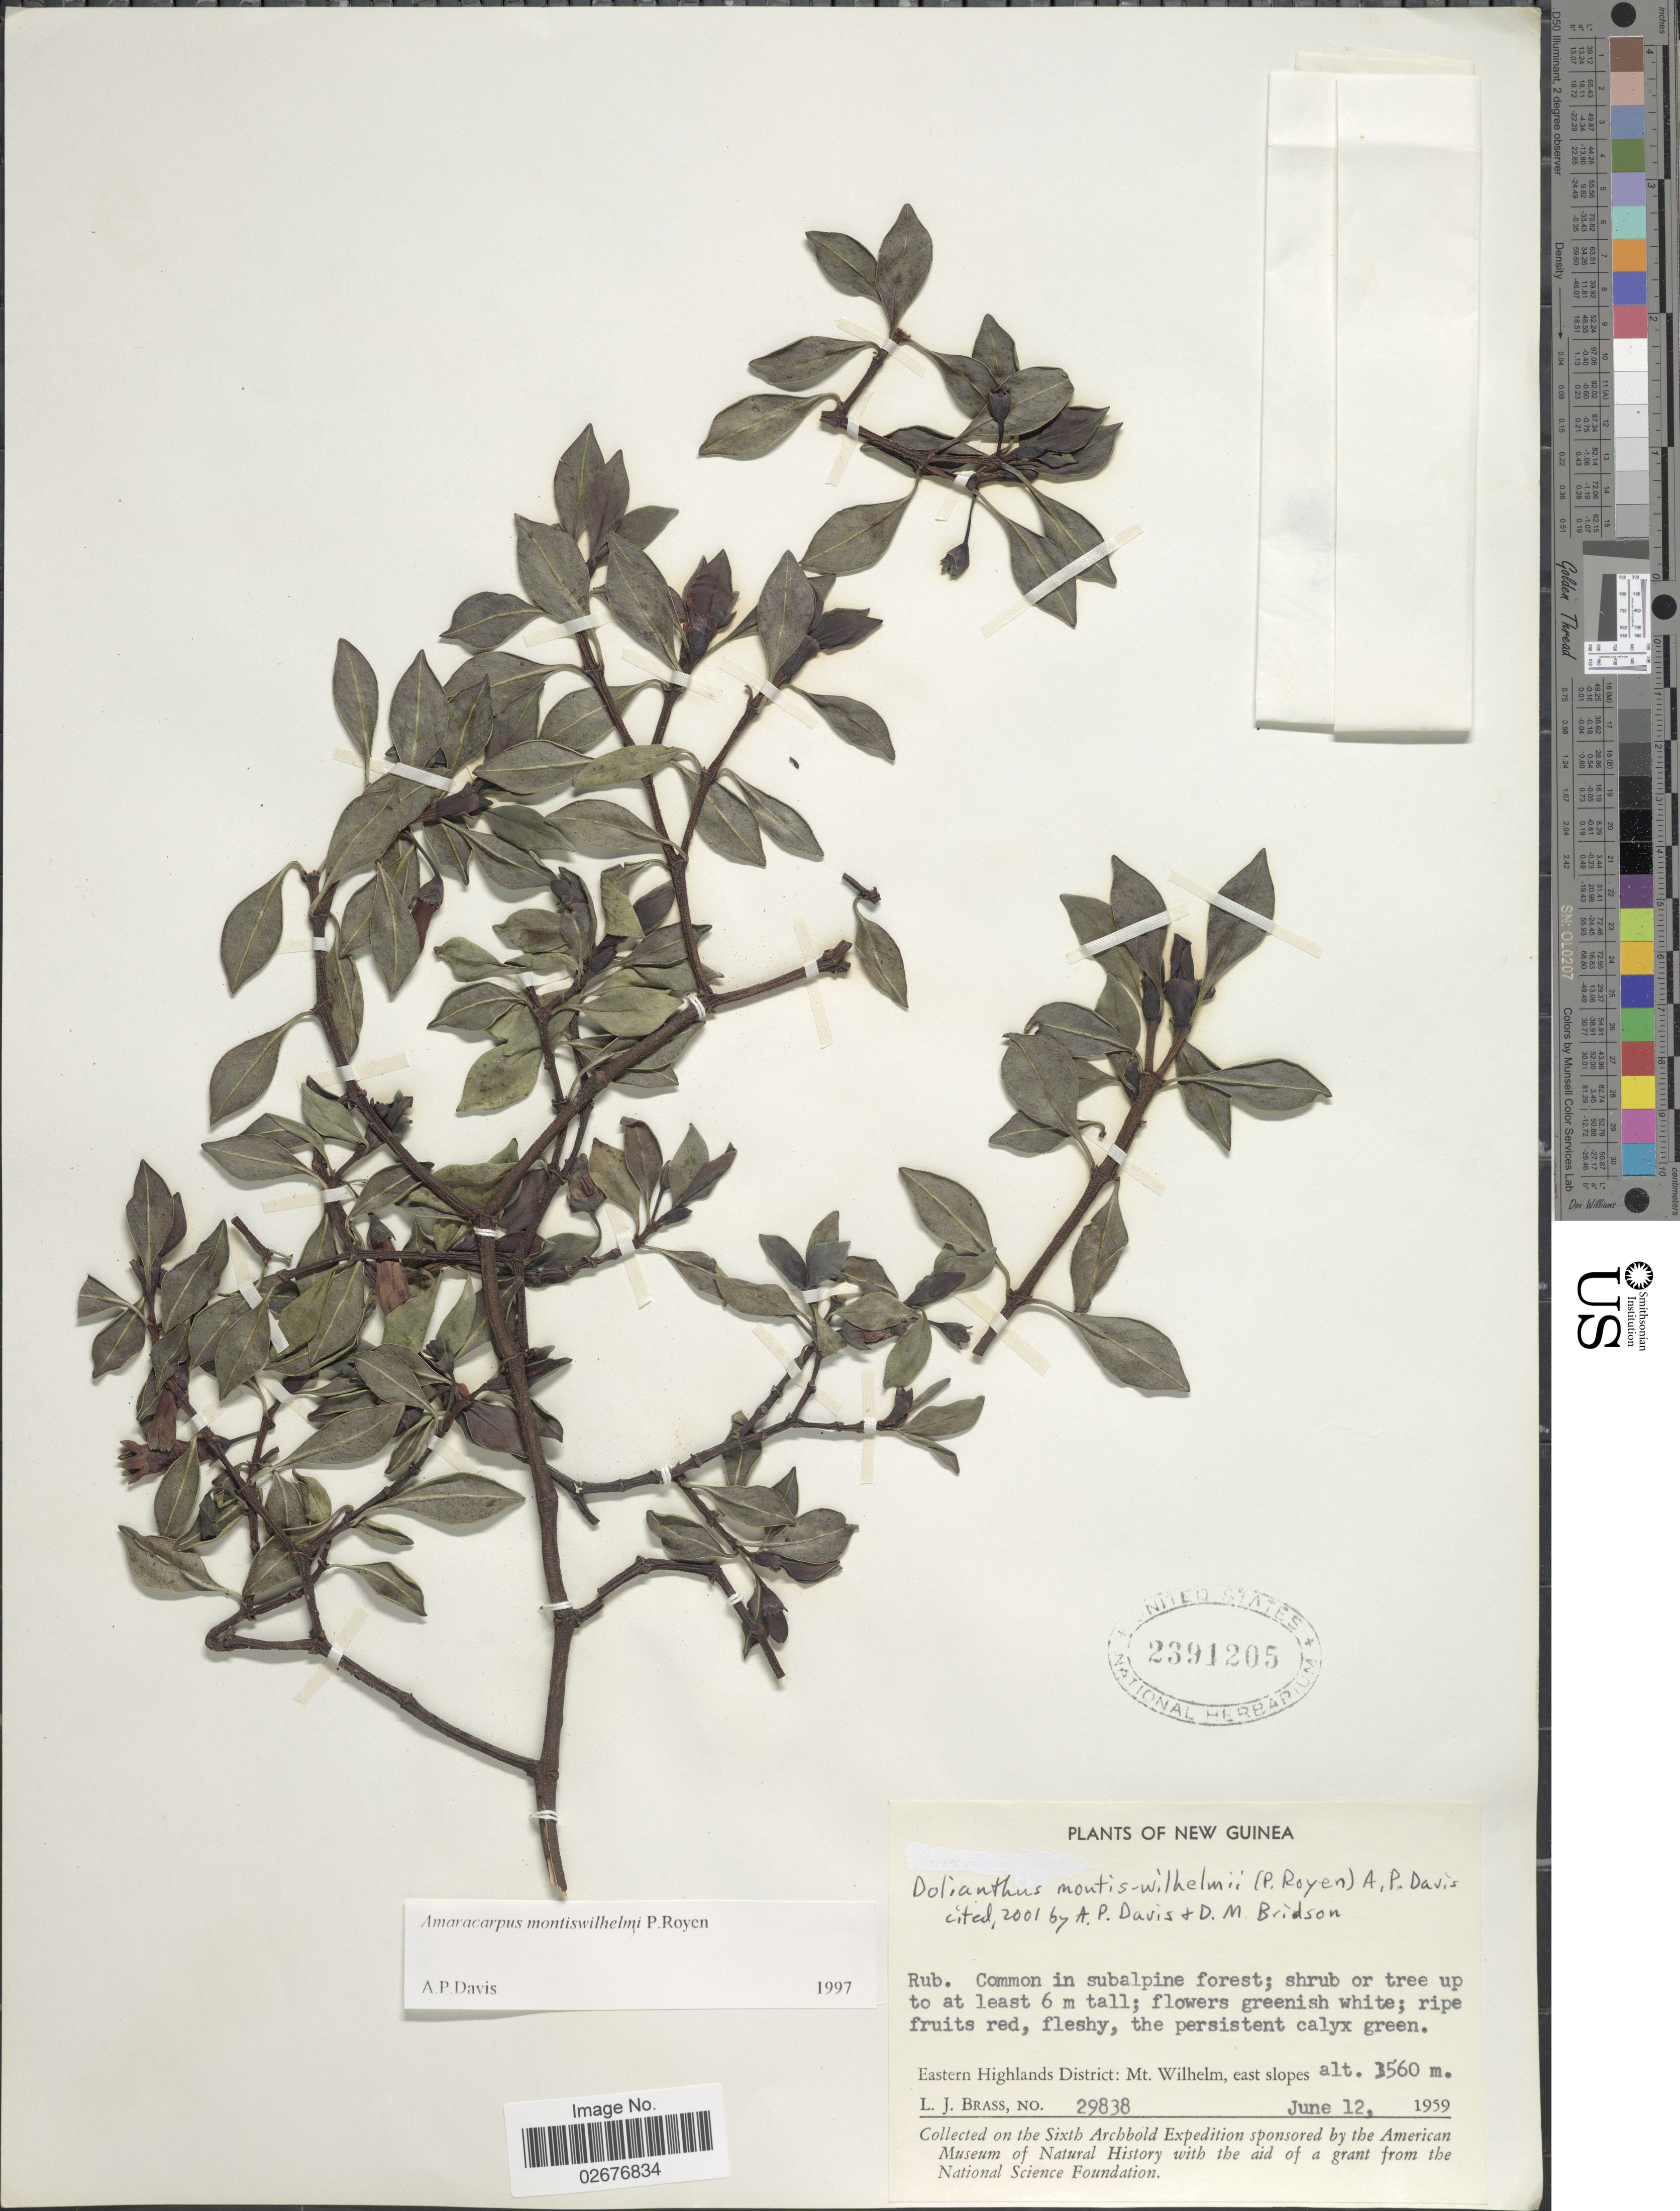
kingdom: Plantae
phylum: Tracheophyta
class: Magnoliopsida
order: Gentianales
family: Rubiaceae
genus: Dolianthus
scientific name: Dolianthus montiswilhelmii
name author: (P. Royen) A.P. Davis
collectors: L. J. Brass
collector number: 29838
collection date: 1959-06-12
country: Papua New Guinea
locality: New Guinea, Eastern Highlands District: Mt. Wilhelm, east slopes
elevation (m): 3560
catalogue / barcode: US 2391205